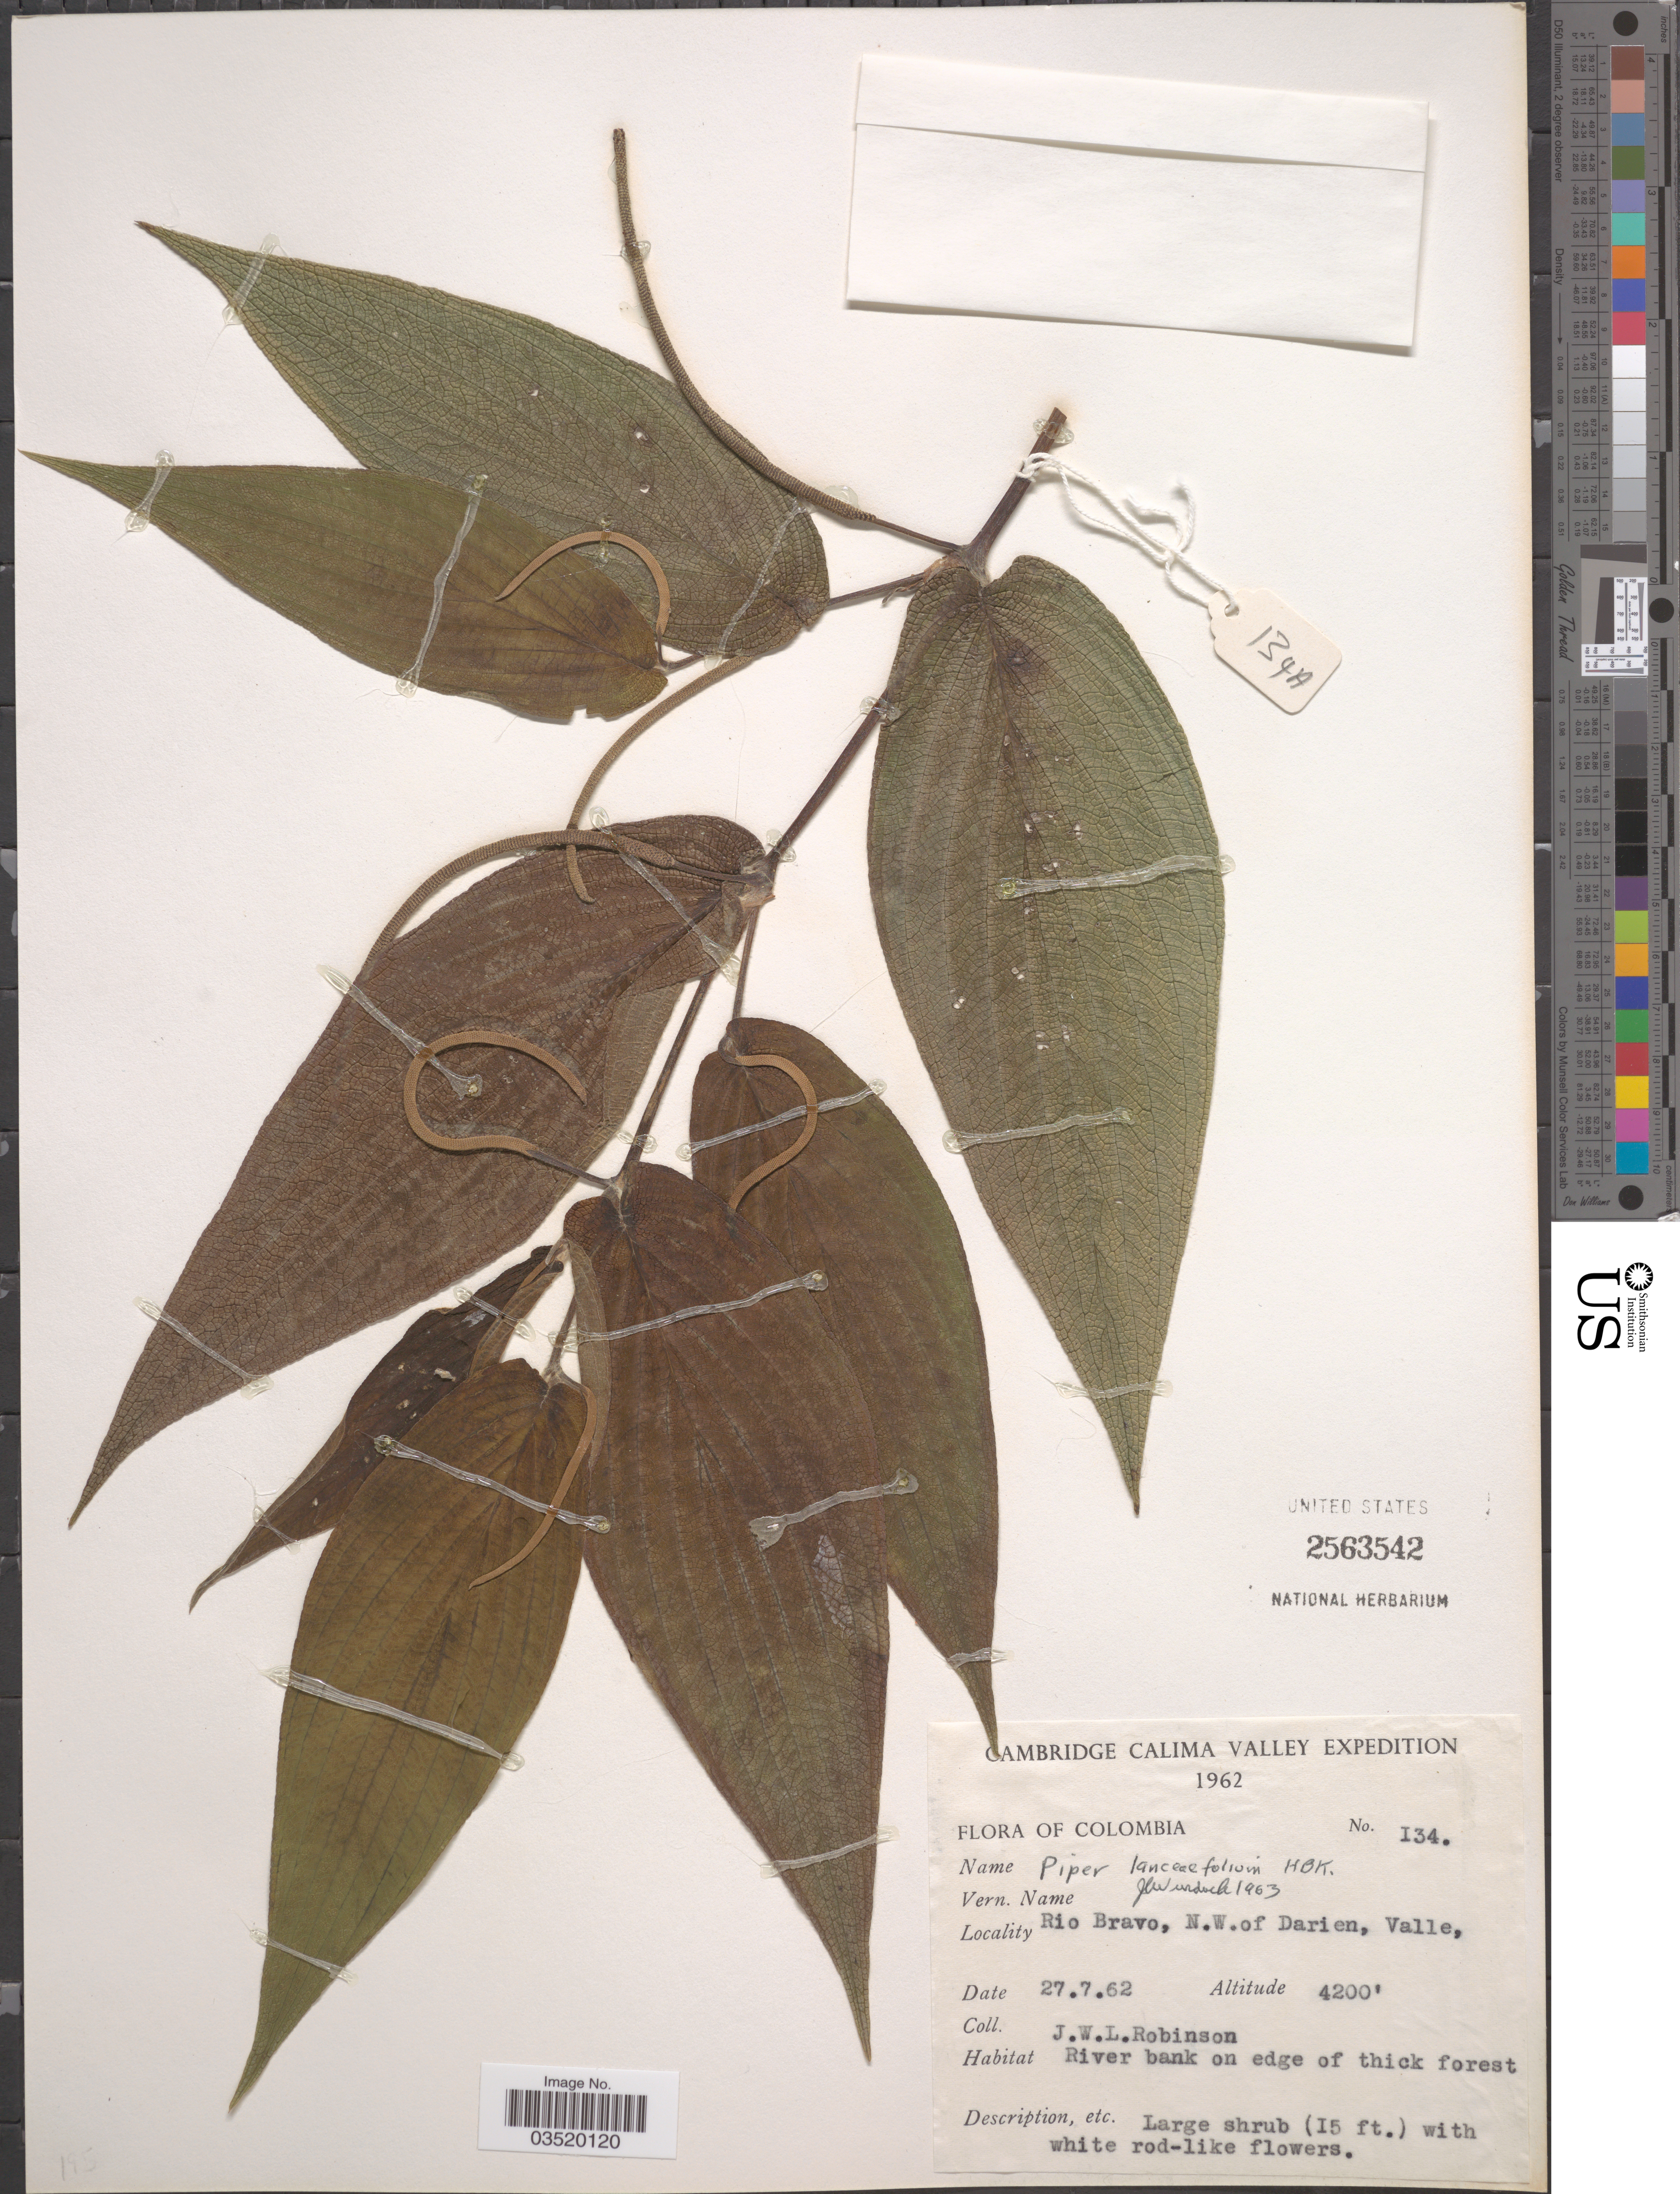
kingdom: Plantae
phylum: Tracheophyta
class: Magnoliopsida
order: Piperales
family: Piperaceae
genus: Piper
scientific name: Piper lanceifolium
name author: Kunth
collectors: J. W. Robinson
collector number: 134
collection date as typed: Transcribed d/m/y: 27/7/62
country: Colombia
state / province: Valle del Cauca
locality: Cambridge Calima Valley. Rio Bravo, N. W. of Darien, Valle. River bank on edge of thick forest.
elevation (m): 1280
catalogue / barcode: US 2563542